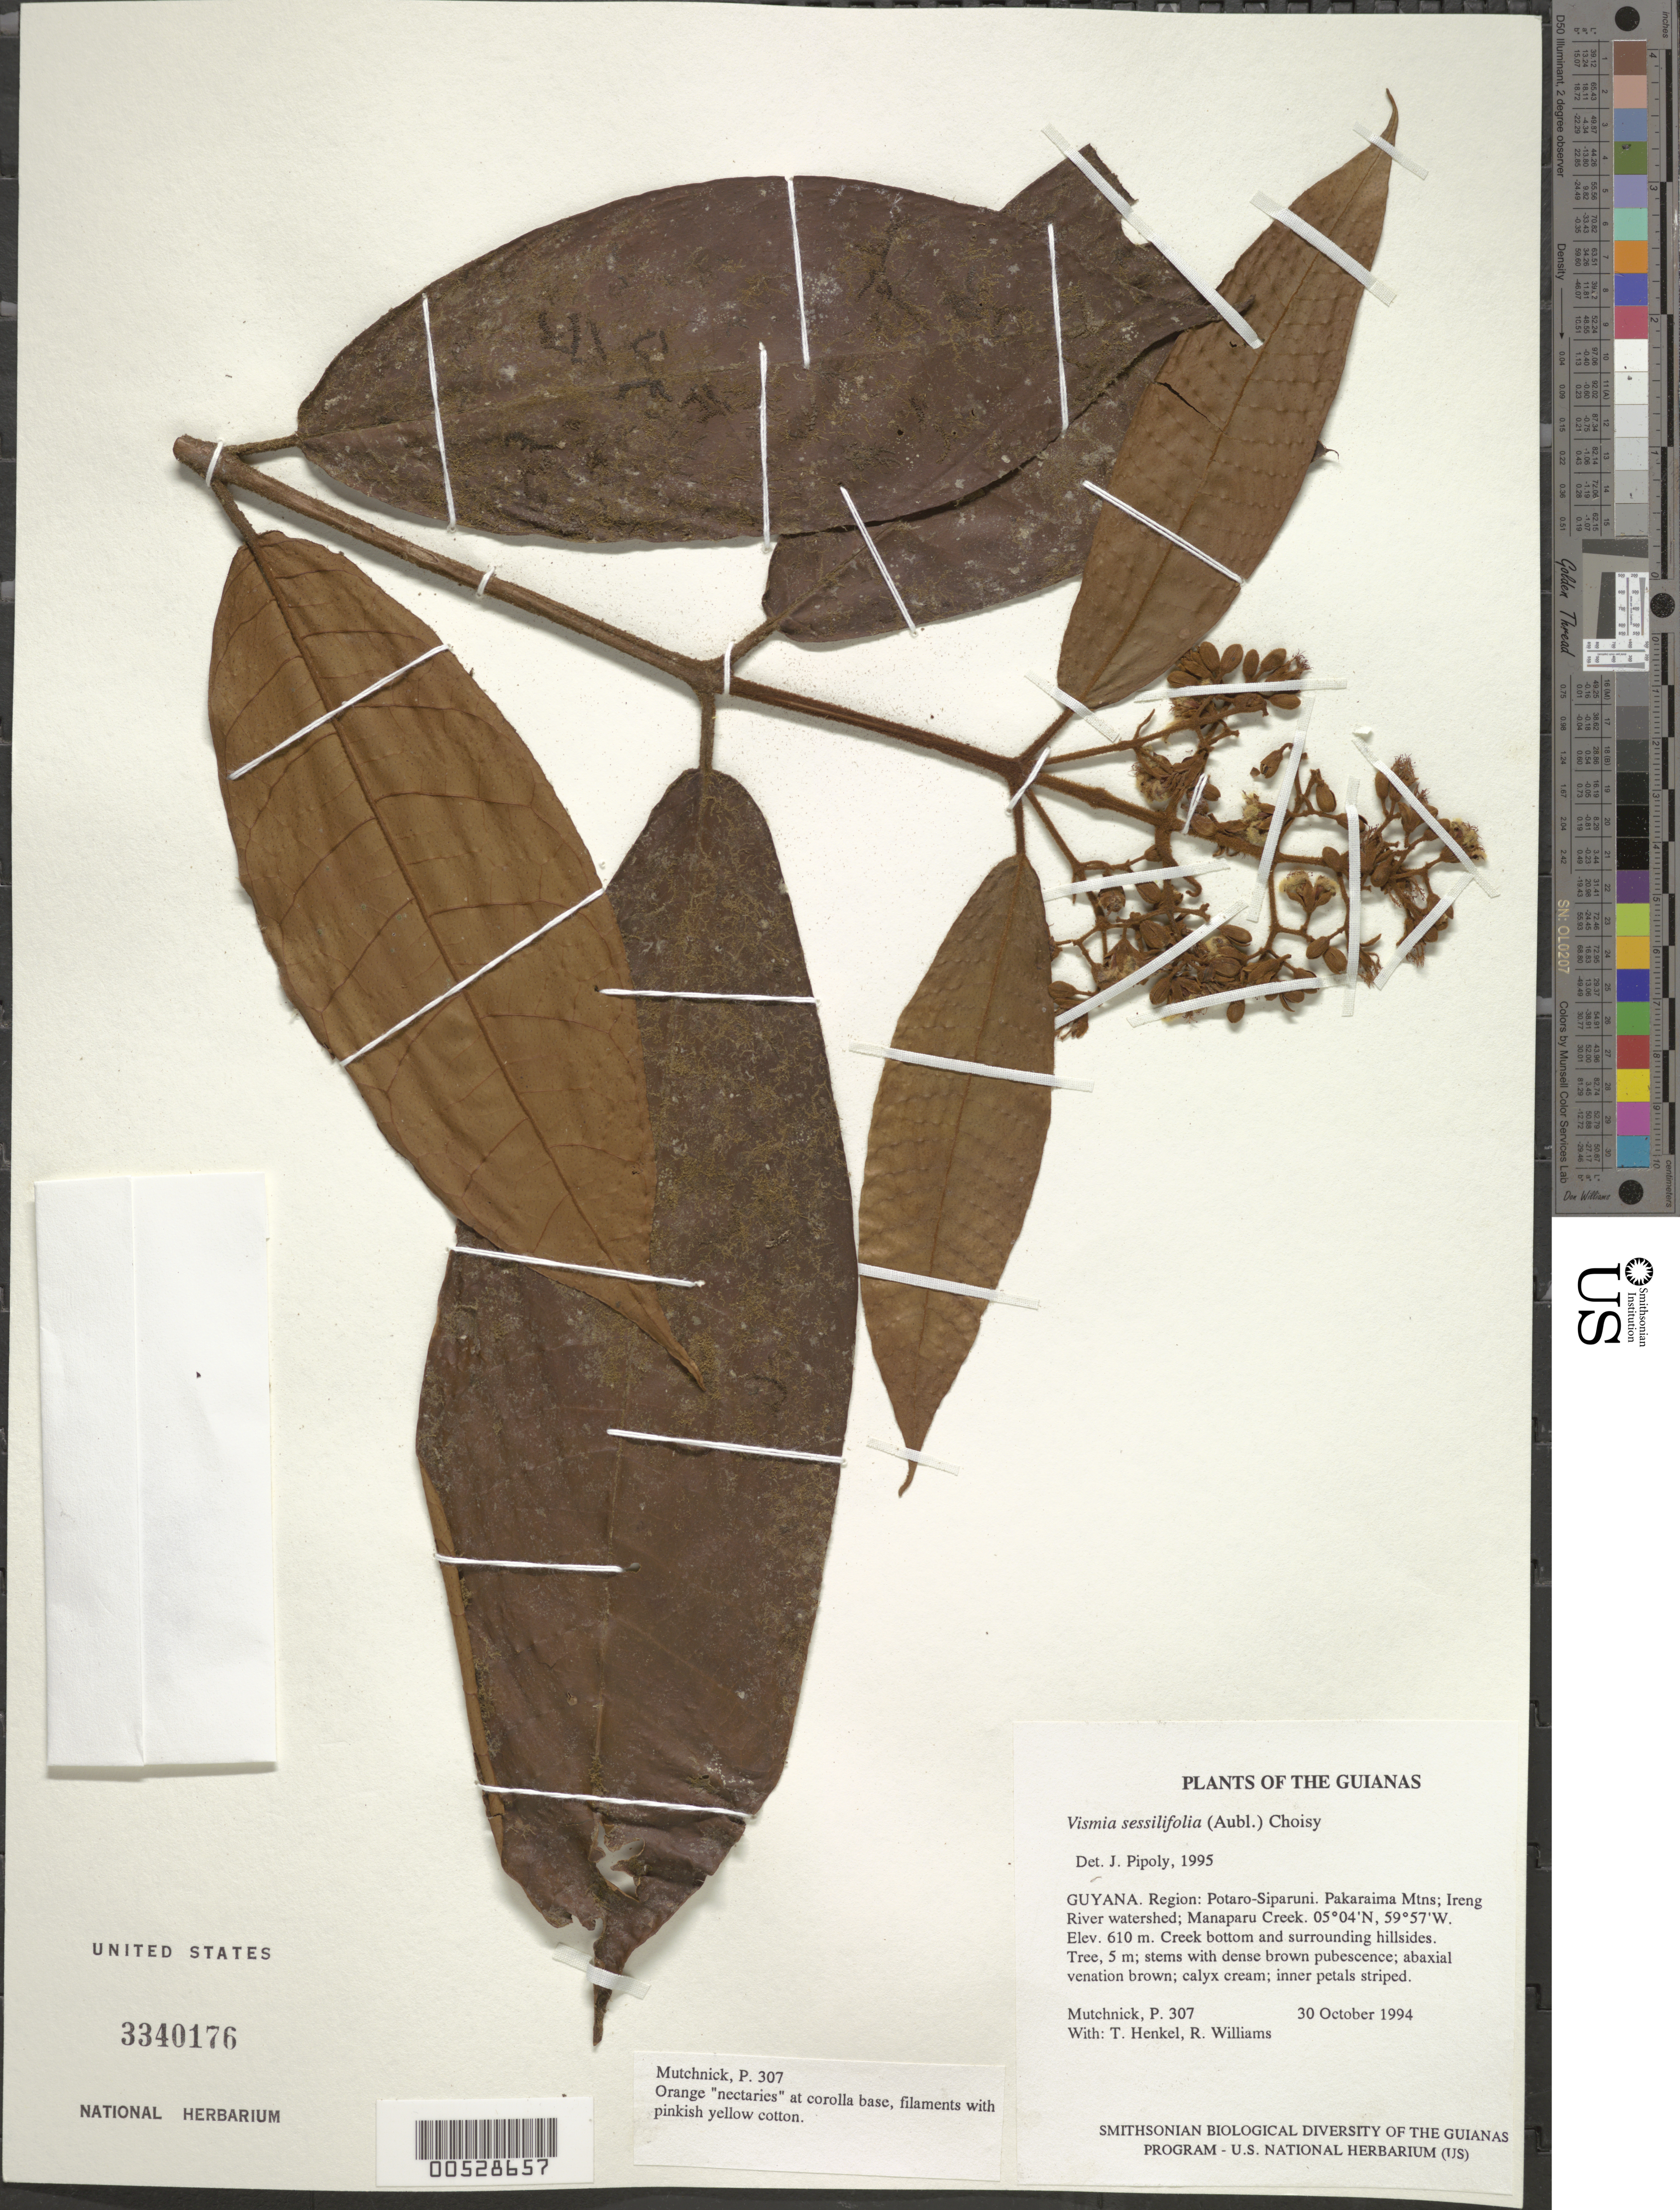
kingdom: Plantae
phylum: Tracheophyta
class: Magnoliopsida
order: Malpighiales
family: Hypericaceae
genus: Vismia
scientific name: Vismia sessilifolia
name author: (Aubl.) Choisy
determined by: Pipoly, J. J., III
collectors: P. Mutchnick, T. Henkel & R. Williams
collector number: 307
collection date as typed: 30 October 1994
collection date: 1994-10-30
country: Guyana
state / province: Potaro-Siparuni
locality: Pakaraima Mtns; Ireng River watershed; Manaparu Creek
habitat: Creek bottom and surrounding hillsides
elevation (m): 610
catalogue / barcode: US 3340176